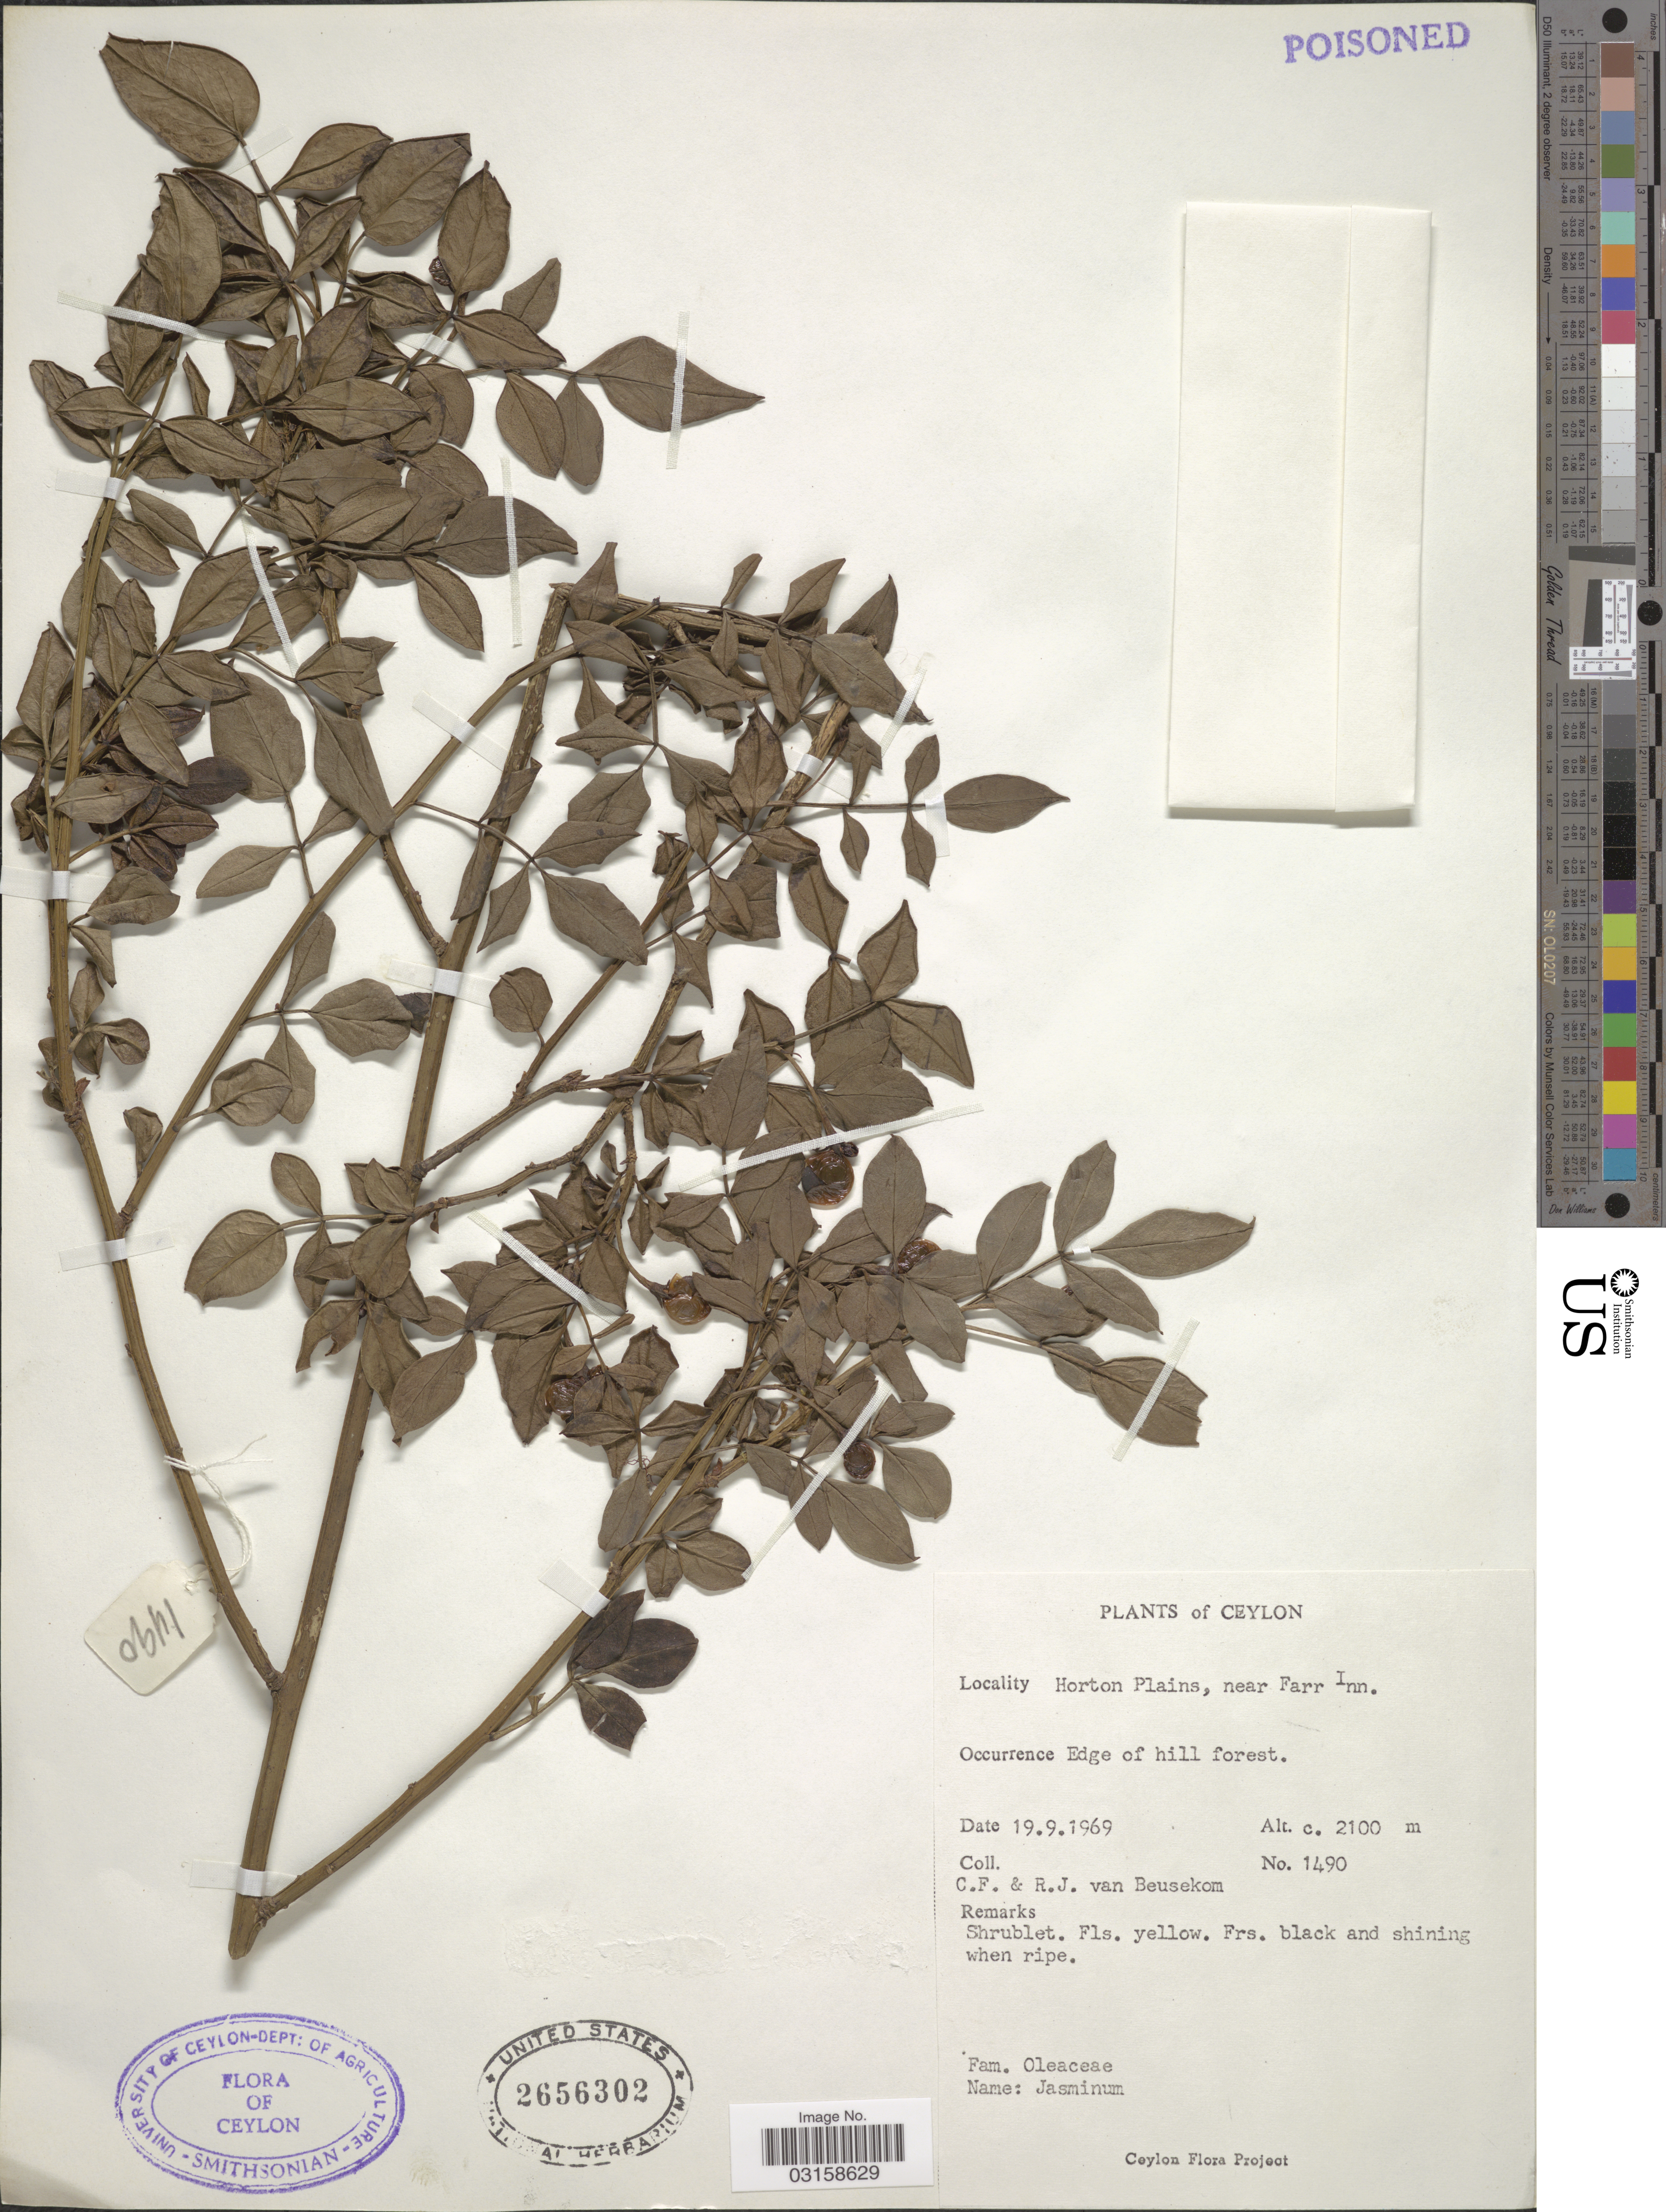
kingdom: Plantae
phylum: Tracheophyta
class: Magnoliopsida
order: Lamiales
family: Oleaceae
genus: Jasminum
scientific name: Jasminum sp.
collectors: C. F. Beusekom & R. Beusekom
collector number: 1490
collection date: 1969-09-19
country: Sri Lanka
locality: Ceylon. Horton Plain, near Farr Inn. Edge of hill forest.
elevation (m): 2100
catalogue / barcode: US 2656302